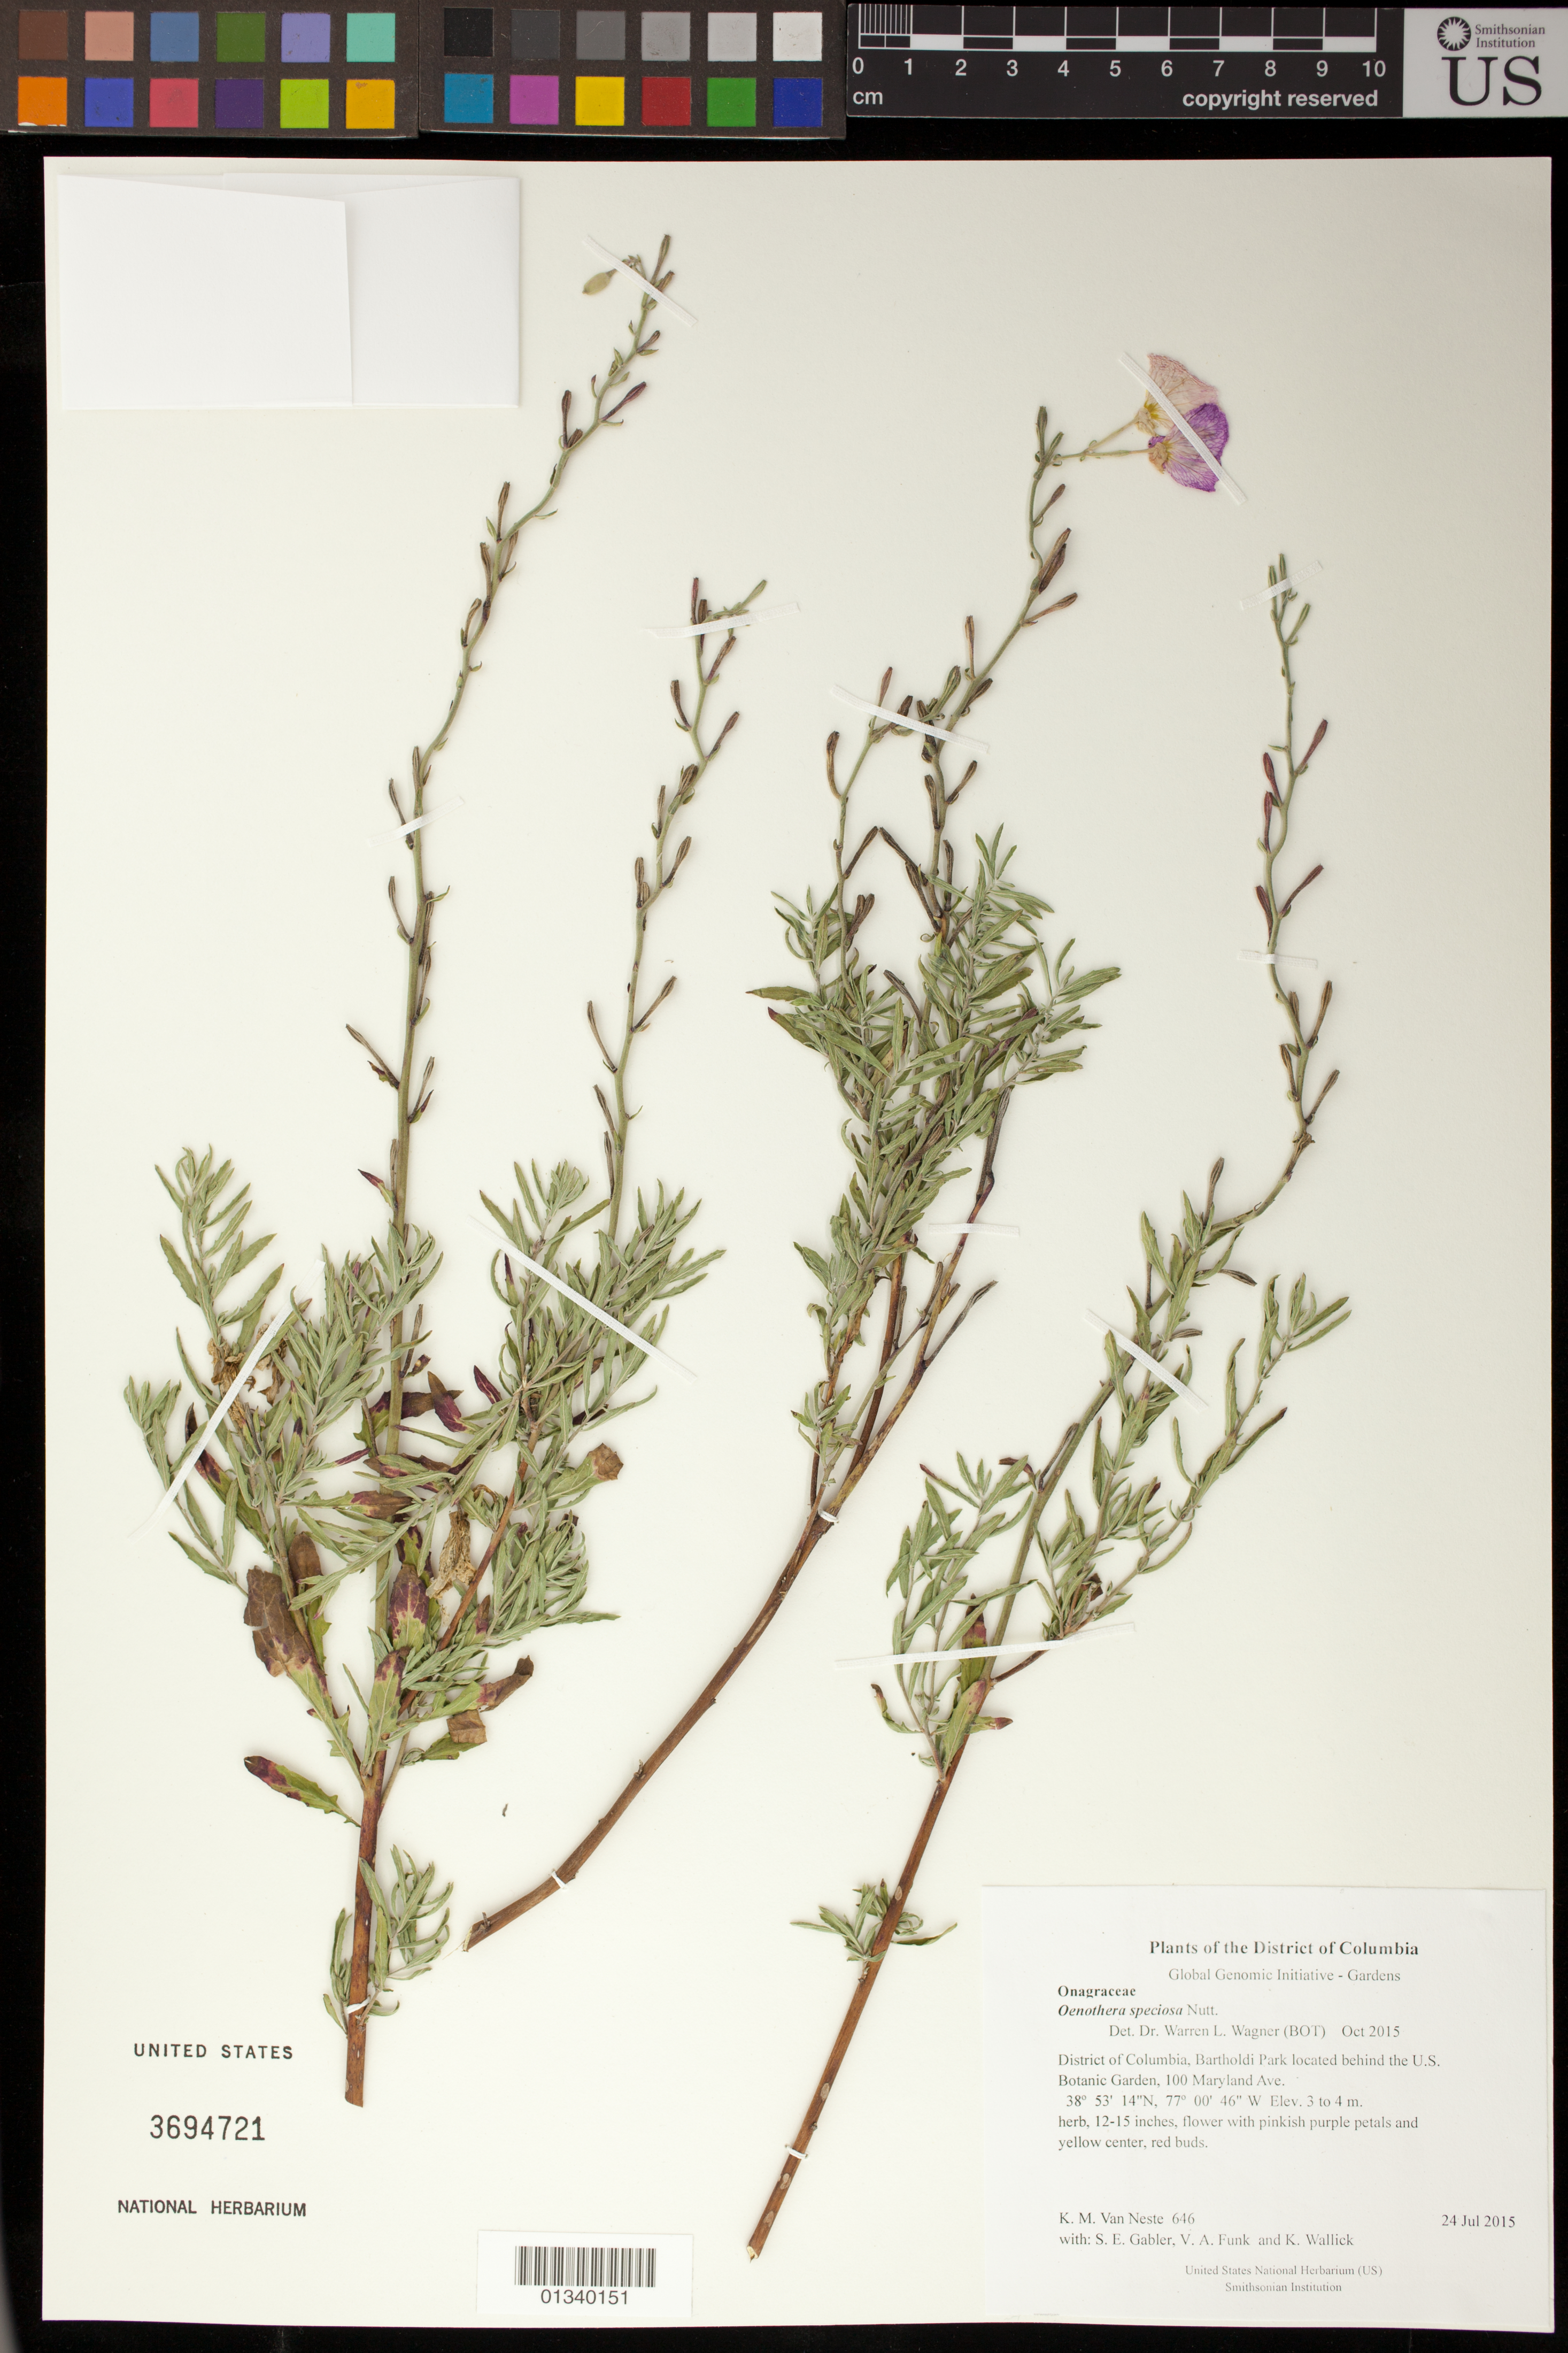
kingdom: Plantae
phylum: Tracheophyta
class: Magnoliopsida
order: Myrtales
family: Onagraceae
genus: Oenothera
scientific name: Oenothera speciosa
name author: Nutt.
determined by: Wagner, W. L., (BOT), Smithsonian Institution - National Museum of Natural History (UNITED STATES)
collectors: K. M. Van Neste, S. E. Gabler, V. Funk & K. Wallick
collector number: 646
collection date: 2015-07-24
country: United States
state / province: District of Columbia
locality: Bartholdi Park located behind the U.S. Botanic Garden, 100 Maryland Ave.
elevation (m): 3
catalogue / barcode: US 3694721